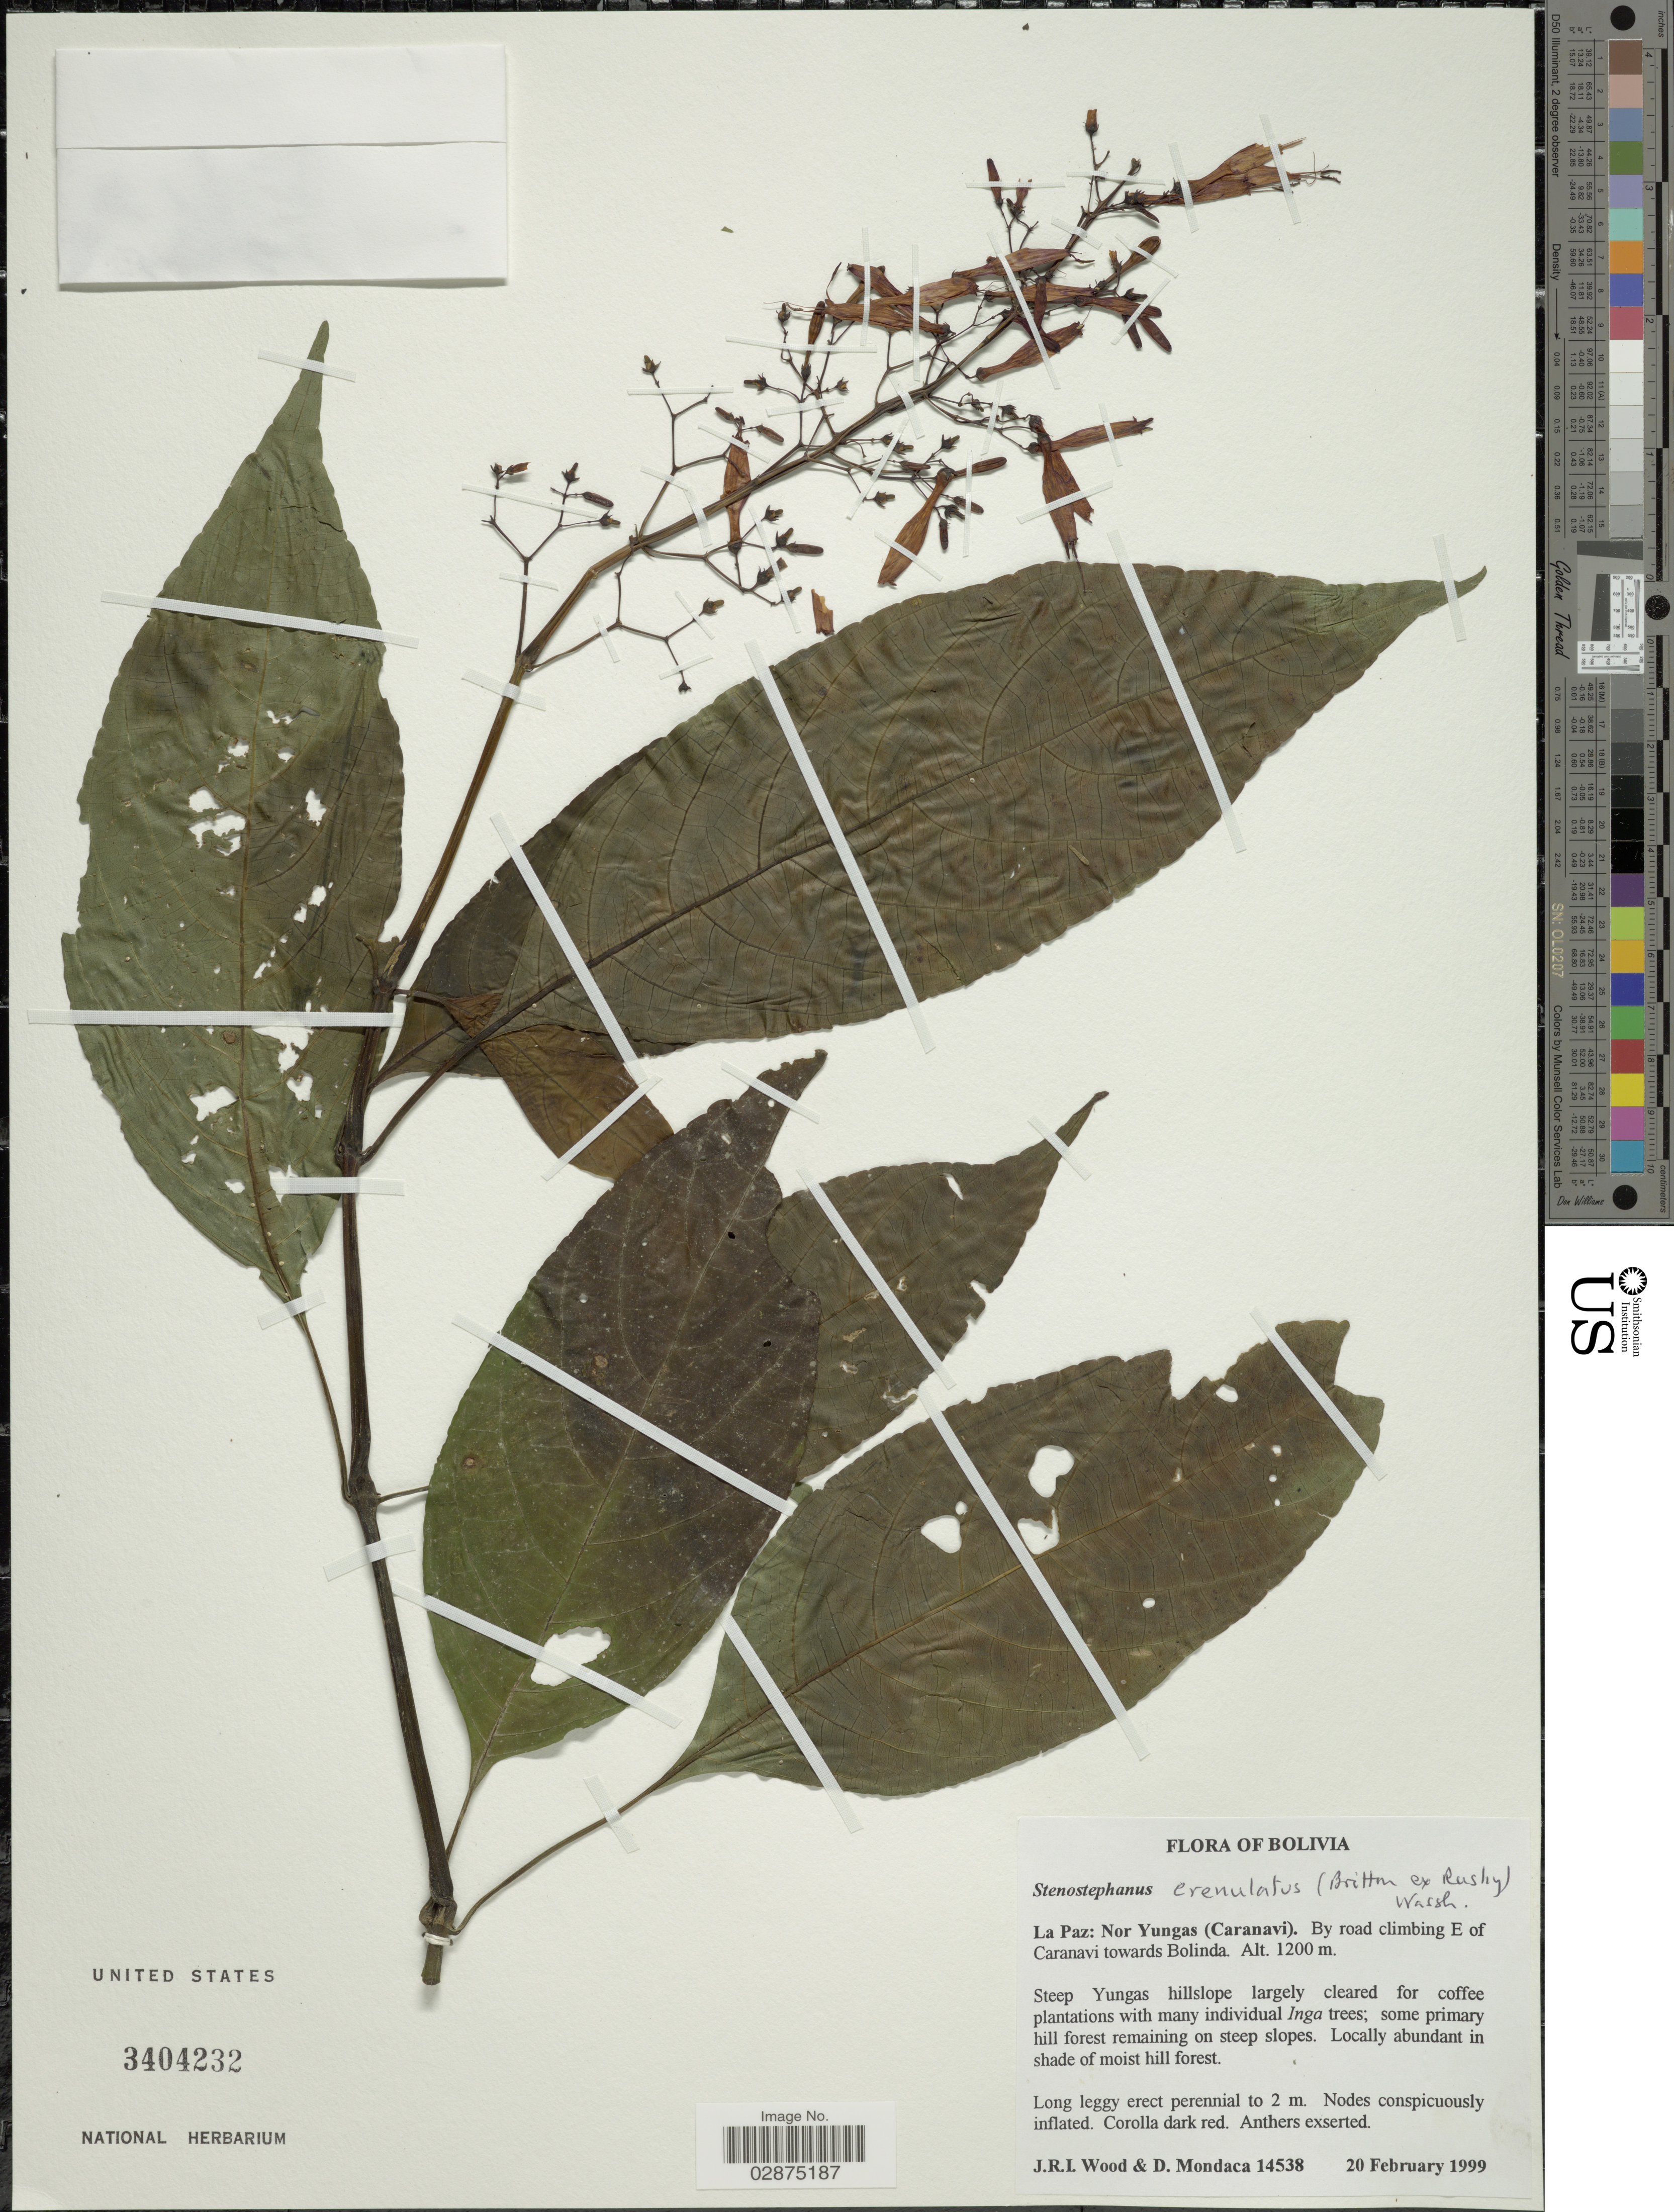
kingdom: Plantae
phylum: Tracheophyta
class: Magnoliopsida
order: Lamiales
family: Acanthaceae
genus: Stenostephanus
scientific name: Stenostephanus crenulatus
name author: (Britton ex Rusby) Wassh.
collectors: J. R. I. Wood & D. Mondaca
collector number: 14538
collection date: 1999-02-20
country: Bolivia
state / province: La Paz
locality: Nor Yungas (Caranavi). By road climbing e of Caranavi towards Bolinda.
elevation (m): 1200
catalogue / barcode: US 3404232